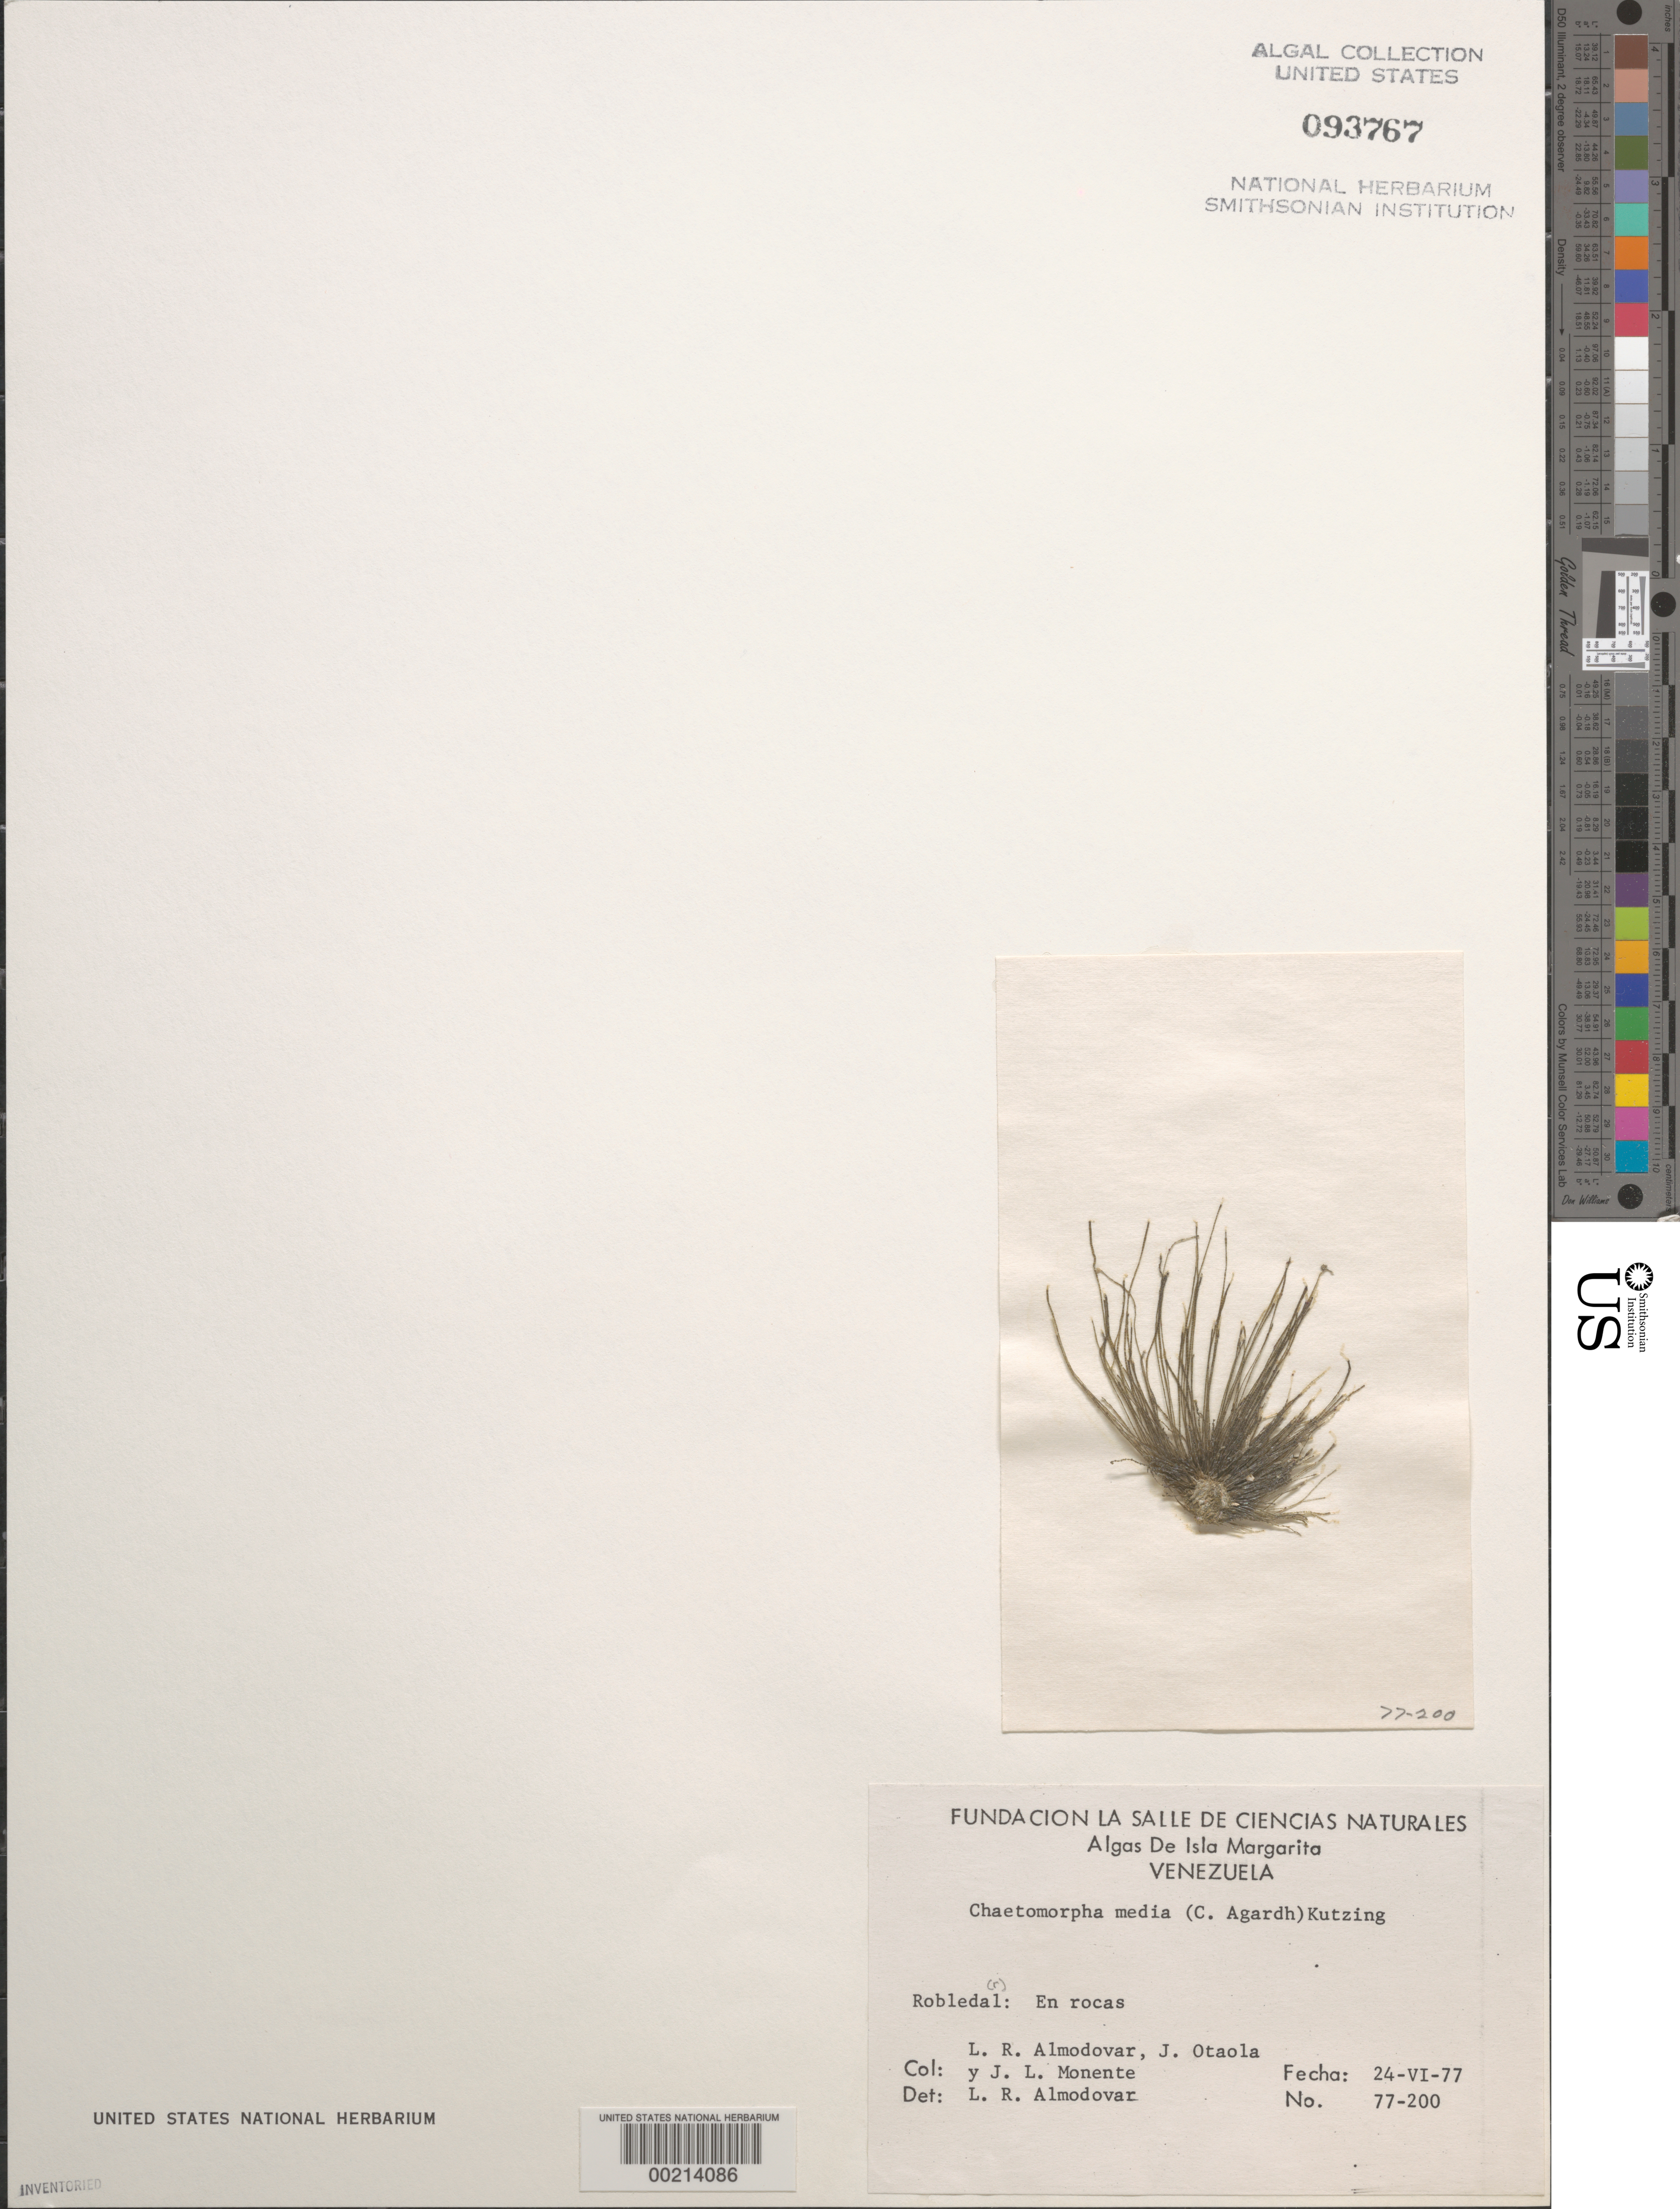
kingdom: Plantae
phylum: Chlorophyta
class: Ulvophyceae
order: Cladophorales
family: Cladophoraceae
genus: Chaetomorpha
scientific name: Chaetomorpha melagonium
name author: (F. Weber & D. Mohr) Kützing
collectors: L. Almodovar, J. Otaola & J. Monente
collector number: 77-200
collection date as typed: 24 Jun 1977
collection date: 1977-06-24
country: Venezuela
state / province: Nueva Esparta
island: Margarita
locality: Robledar (robledal), isla de margarita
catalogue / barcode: US 93767